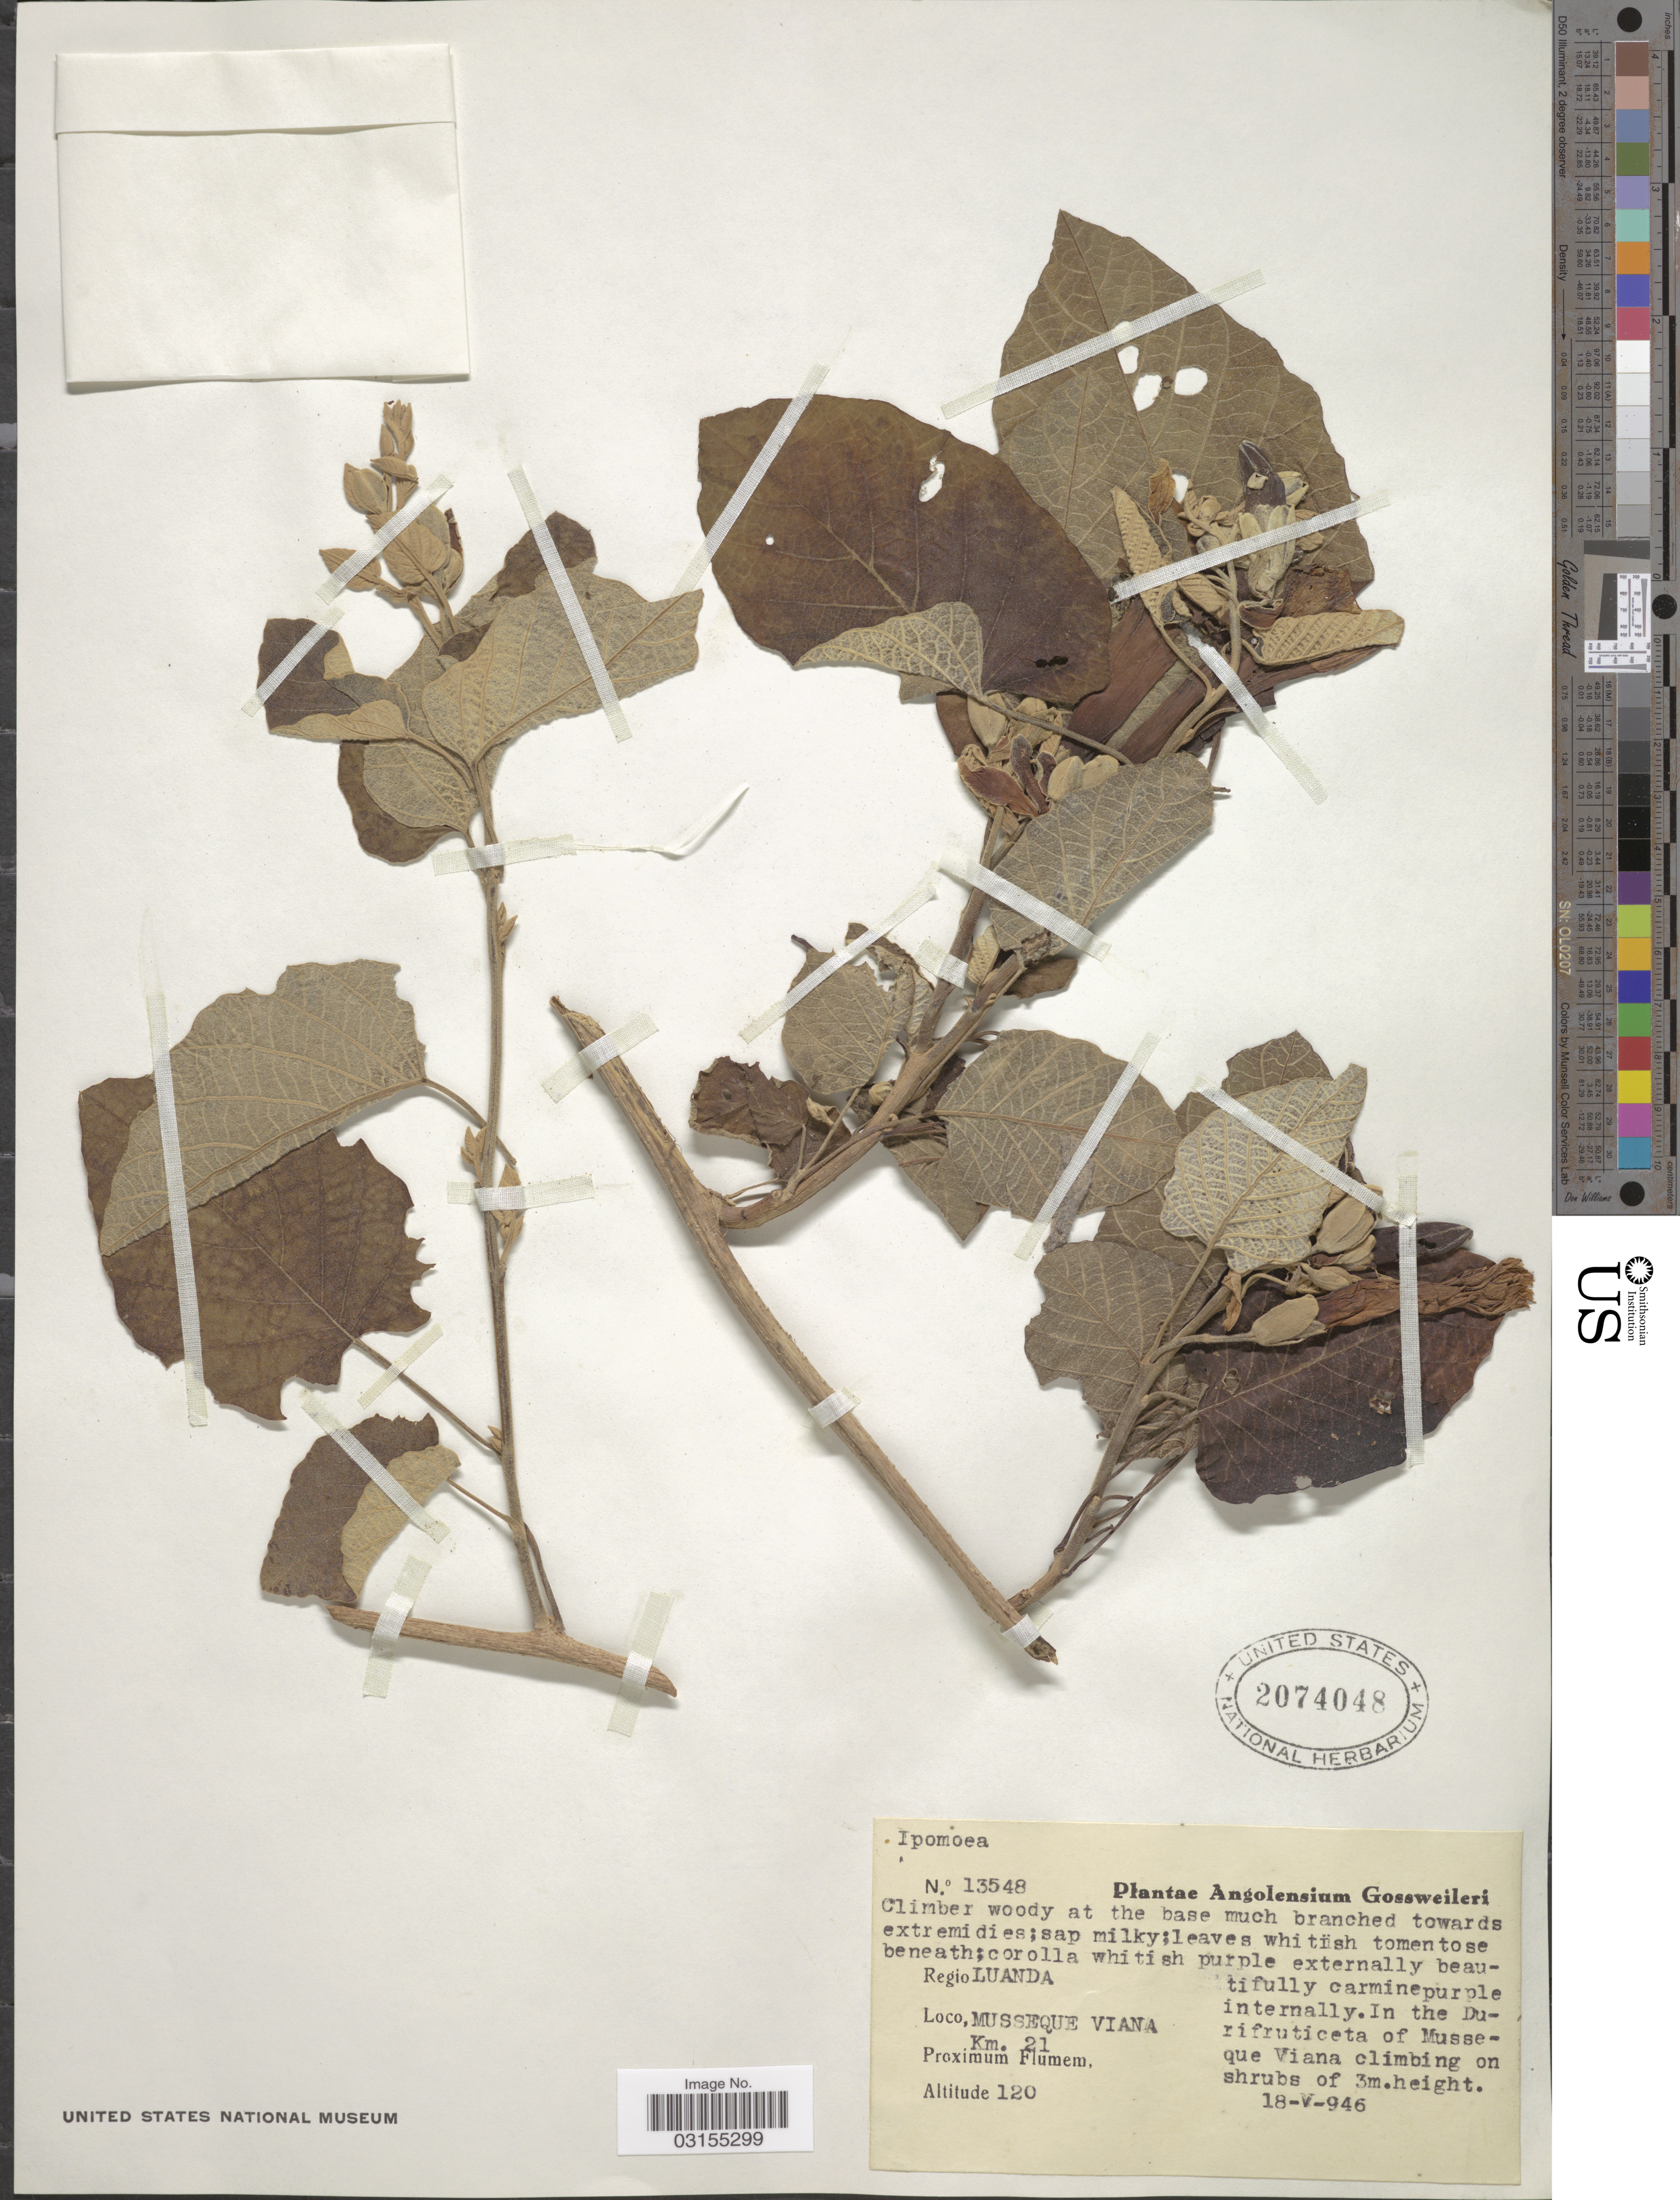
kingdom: Plantae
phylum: Tracheophyta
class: Magnoliopsida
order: Solanales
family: Convolvulaceae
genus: Ipomoea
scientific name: Ipomoea sp.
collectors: -. Gossweiler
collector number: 13548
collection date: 1946-05-18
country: Angola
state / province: Luanda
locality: Regio Luanda, Musseque viana Km. 21.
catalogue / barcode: US 2074048